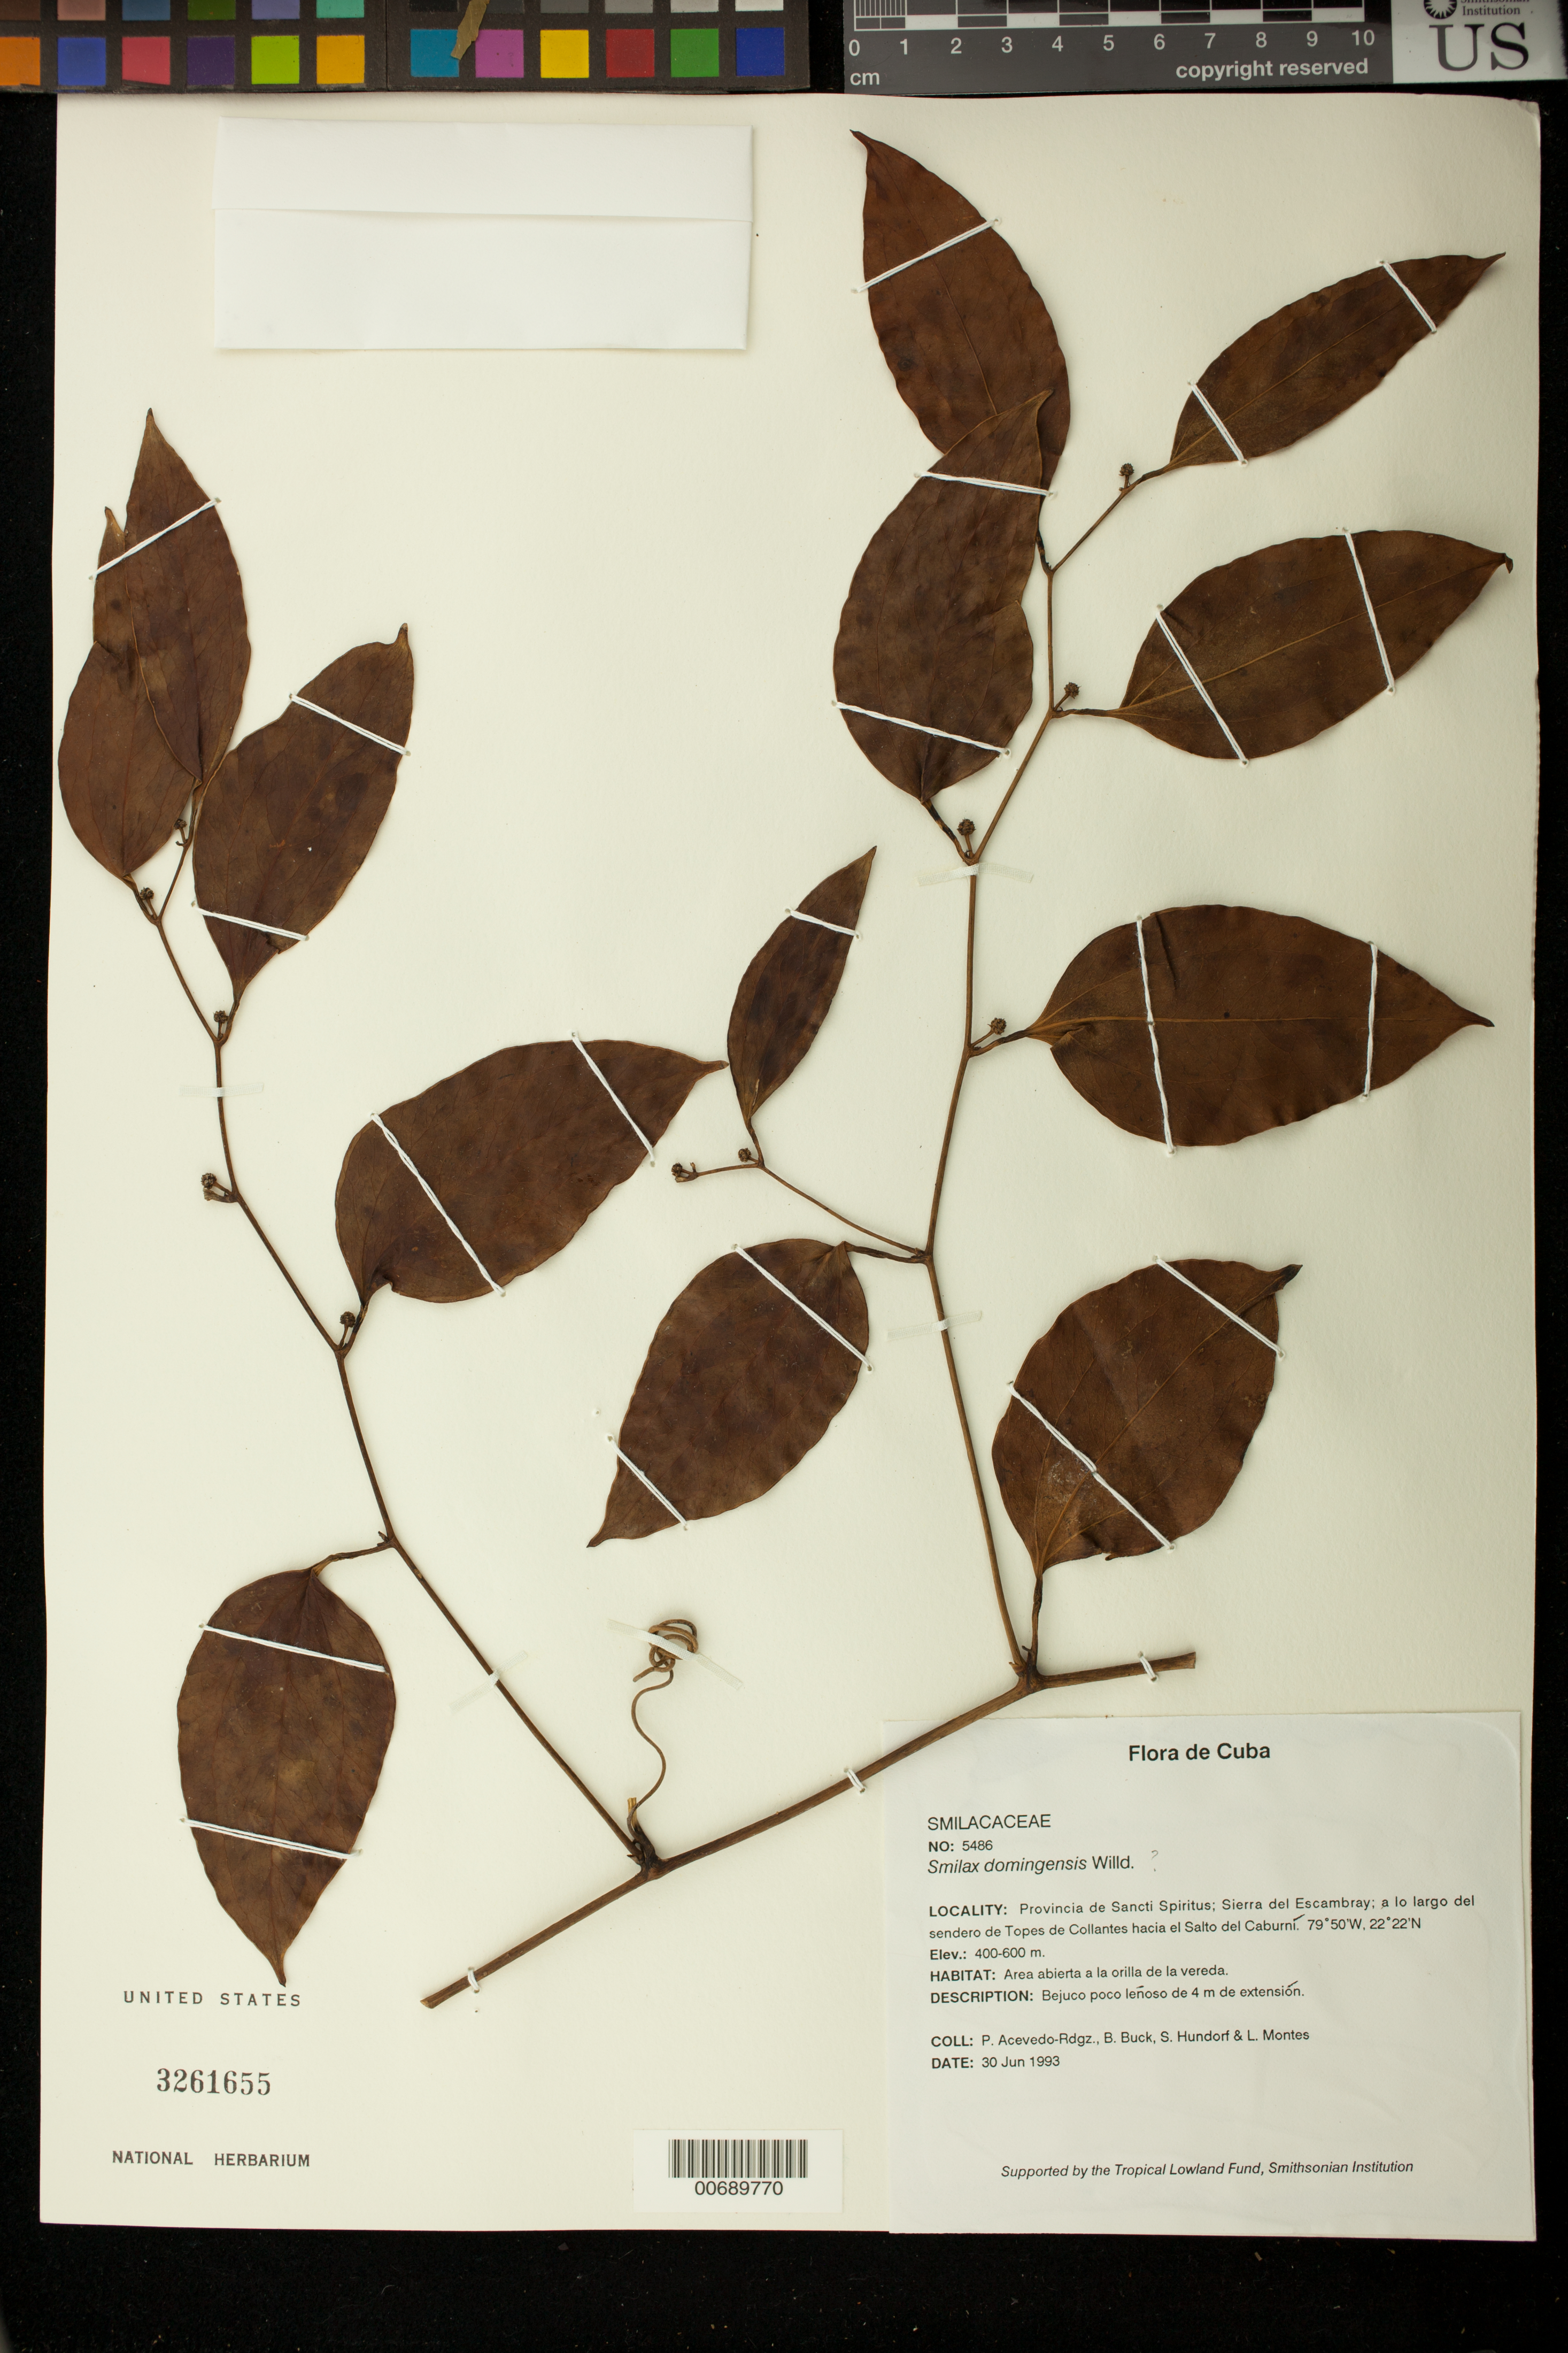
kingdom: Plantae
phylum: Tracheophyta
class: Liliopsida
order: Liliales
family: Smilacaceae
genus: Smilax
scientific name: Smilax domingensis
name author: Willd.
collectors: P. Acevedo-Rodr., B. Buck, S. Hundorf & L. Montes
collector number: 5486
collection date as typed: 30 Jun 1993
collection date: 1993-06-30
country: Cuba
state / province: Sancti Spiritus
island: Cuba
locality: Sierra del Escambray; a lo largo del sendero de Topes de Collantes hacia el Salto del Caburni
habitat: Area abierta a la orilla de la vereda.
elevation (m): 400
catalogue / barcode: US 261655